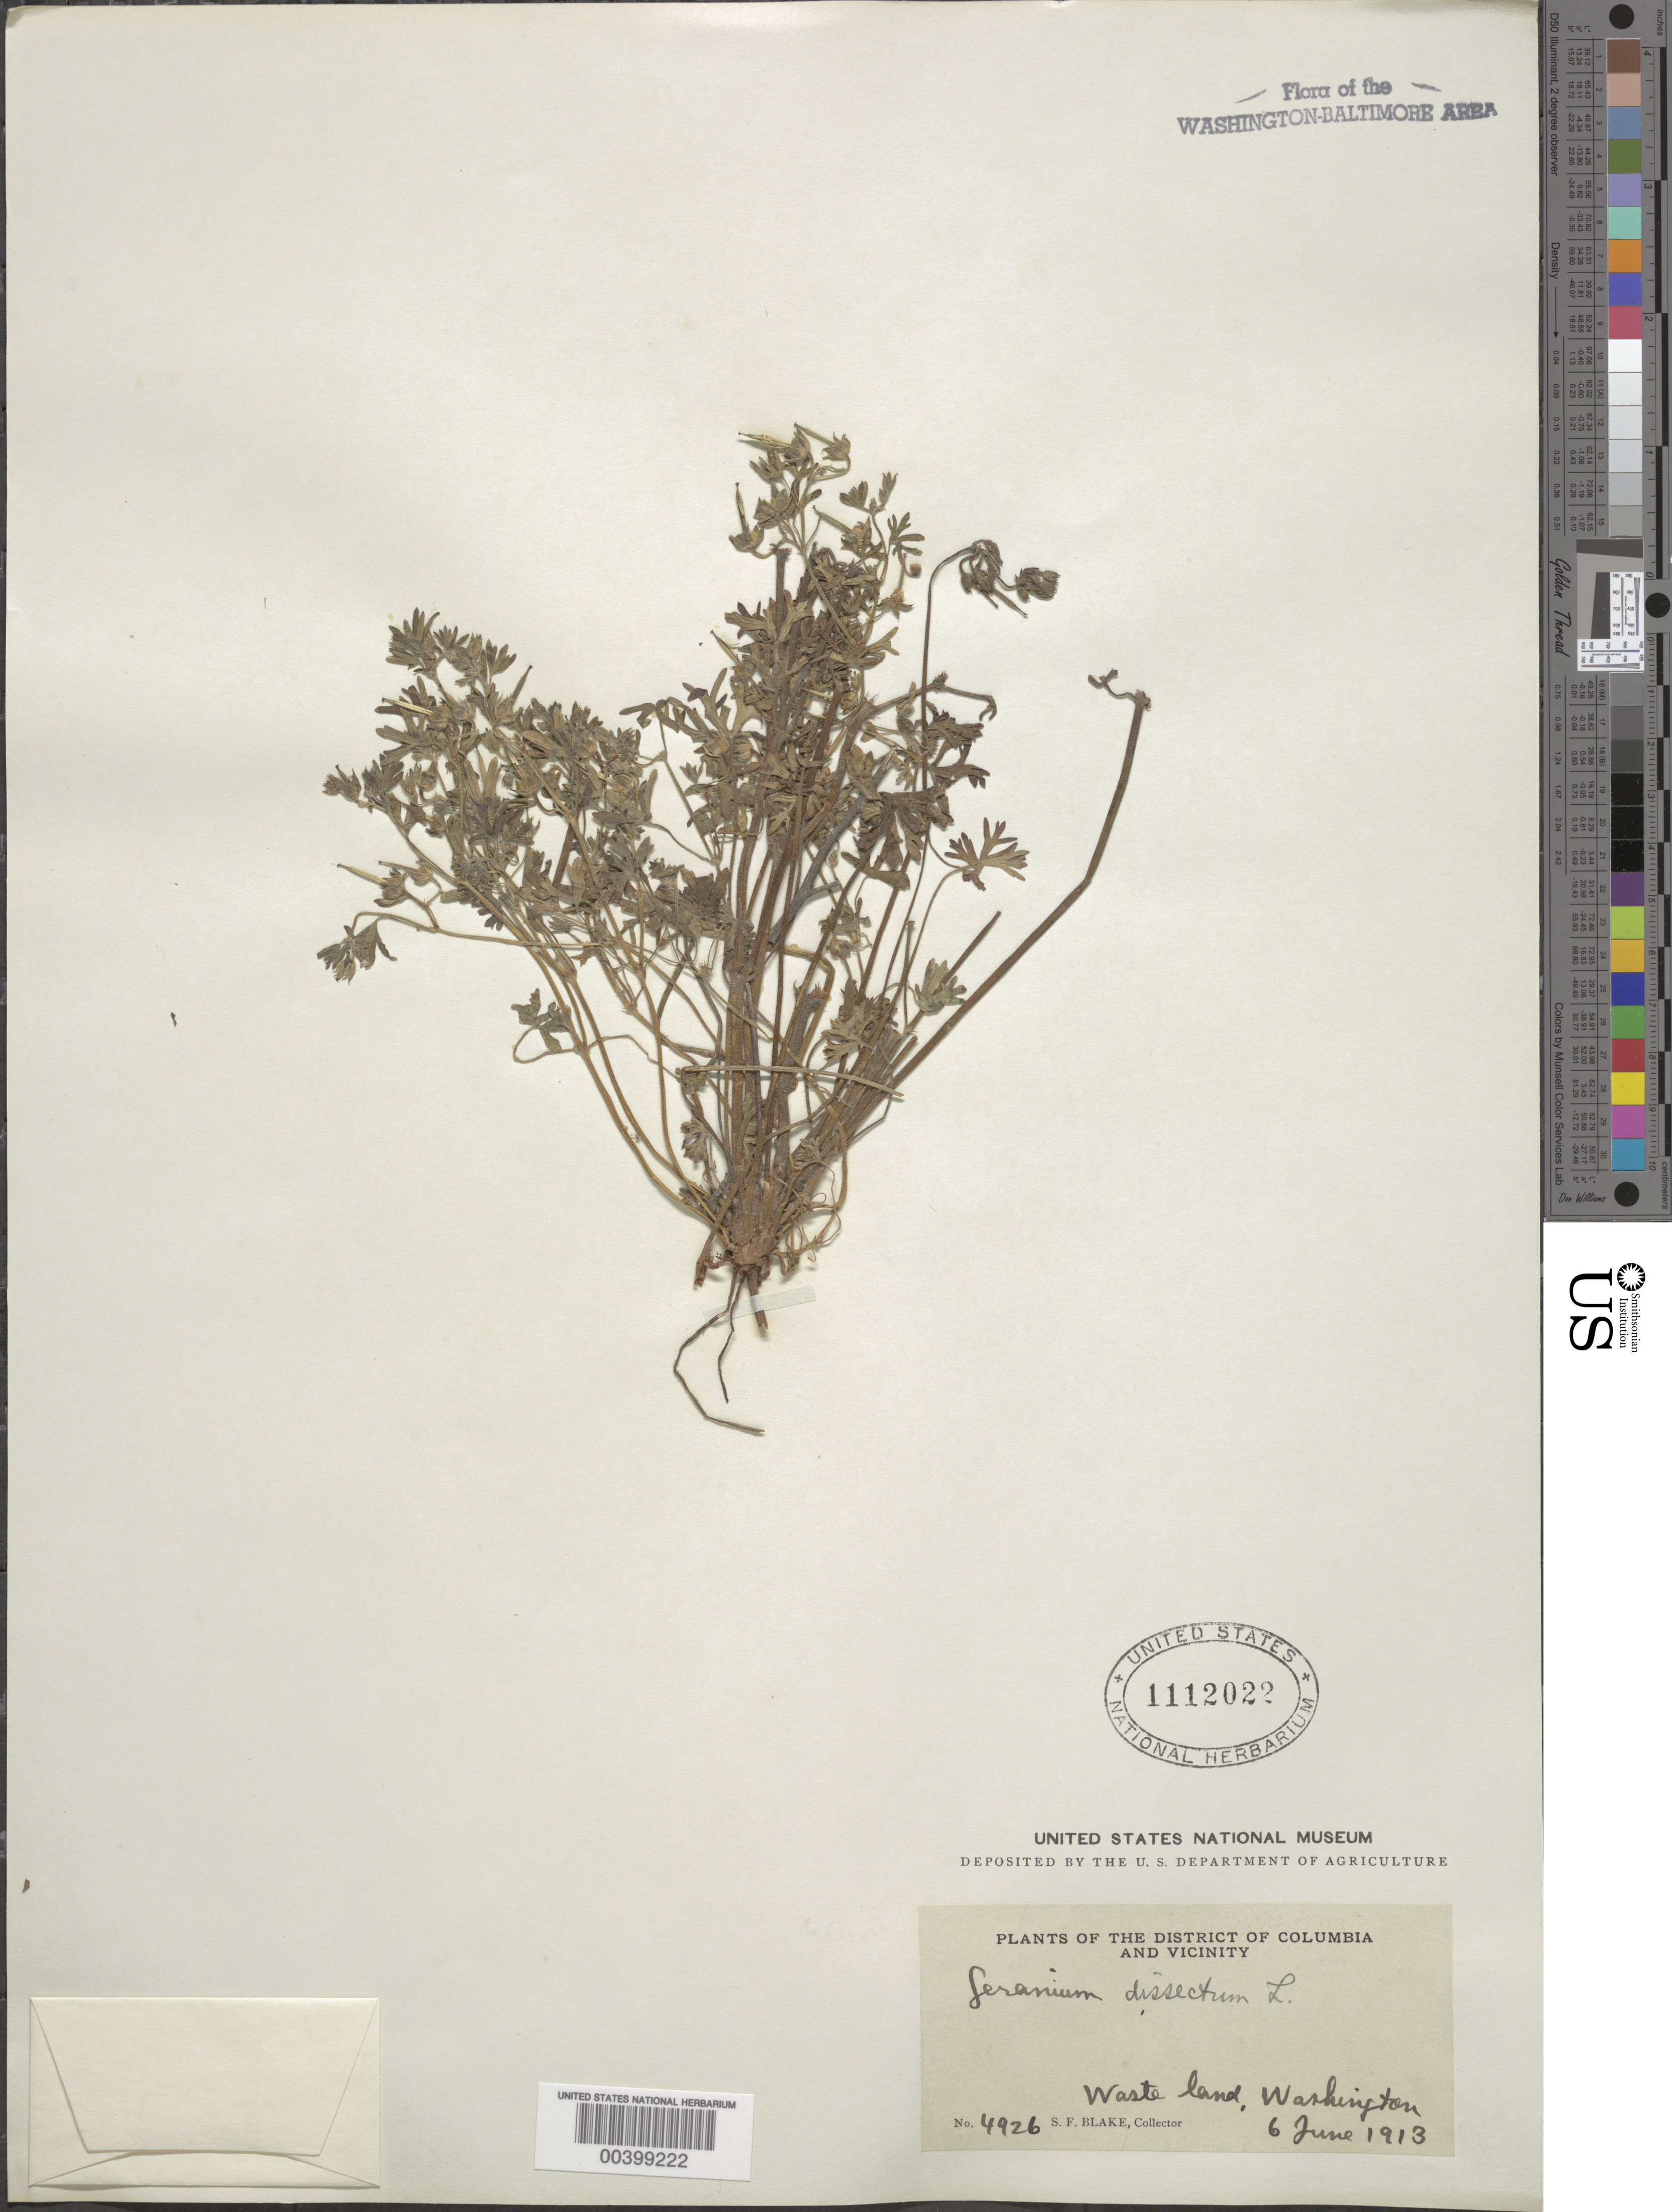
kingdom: Plantae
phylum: Tracheophyta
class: Magnoliopsida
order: Geraniales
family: Geraniaceae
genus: Geranium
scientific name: Geranium dissectum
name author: L.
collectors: S. Blake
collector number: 4926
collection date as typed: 06 Jun 1913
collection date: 1913-06-06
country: United States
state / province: District of Columbia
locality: Waste Land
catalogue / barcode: US 1112022